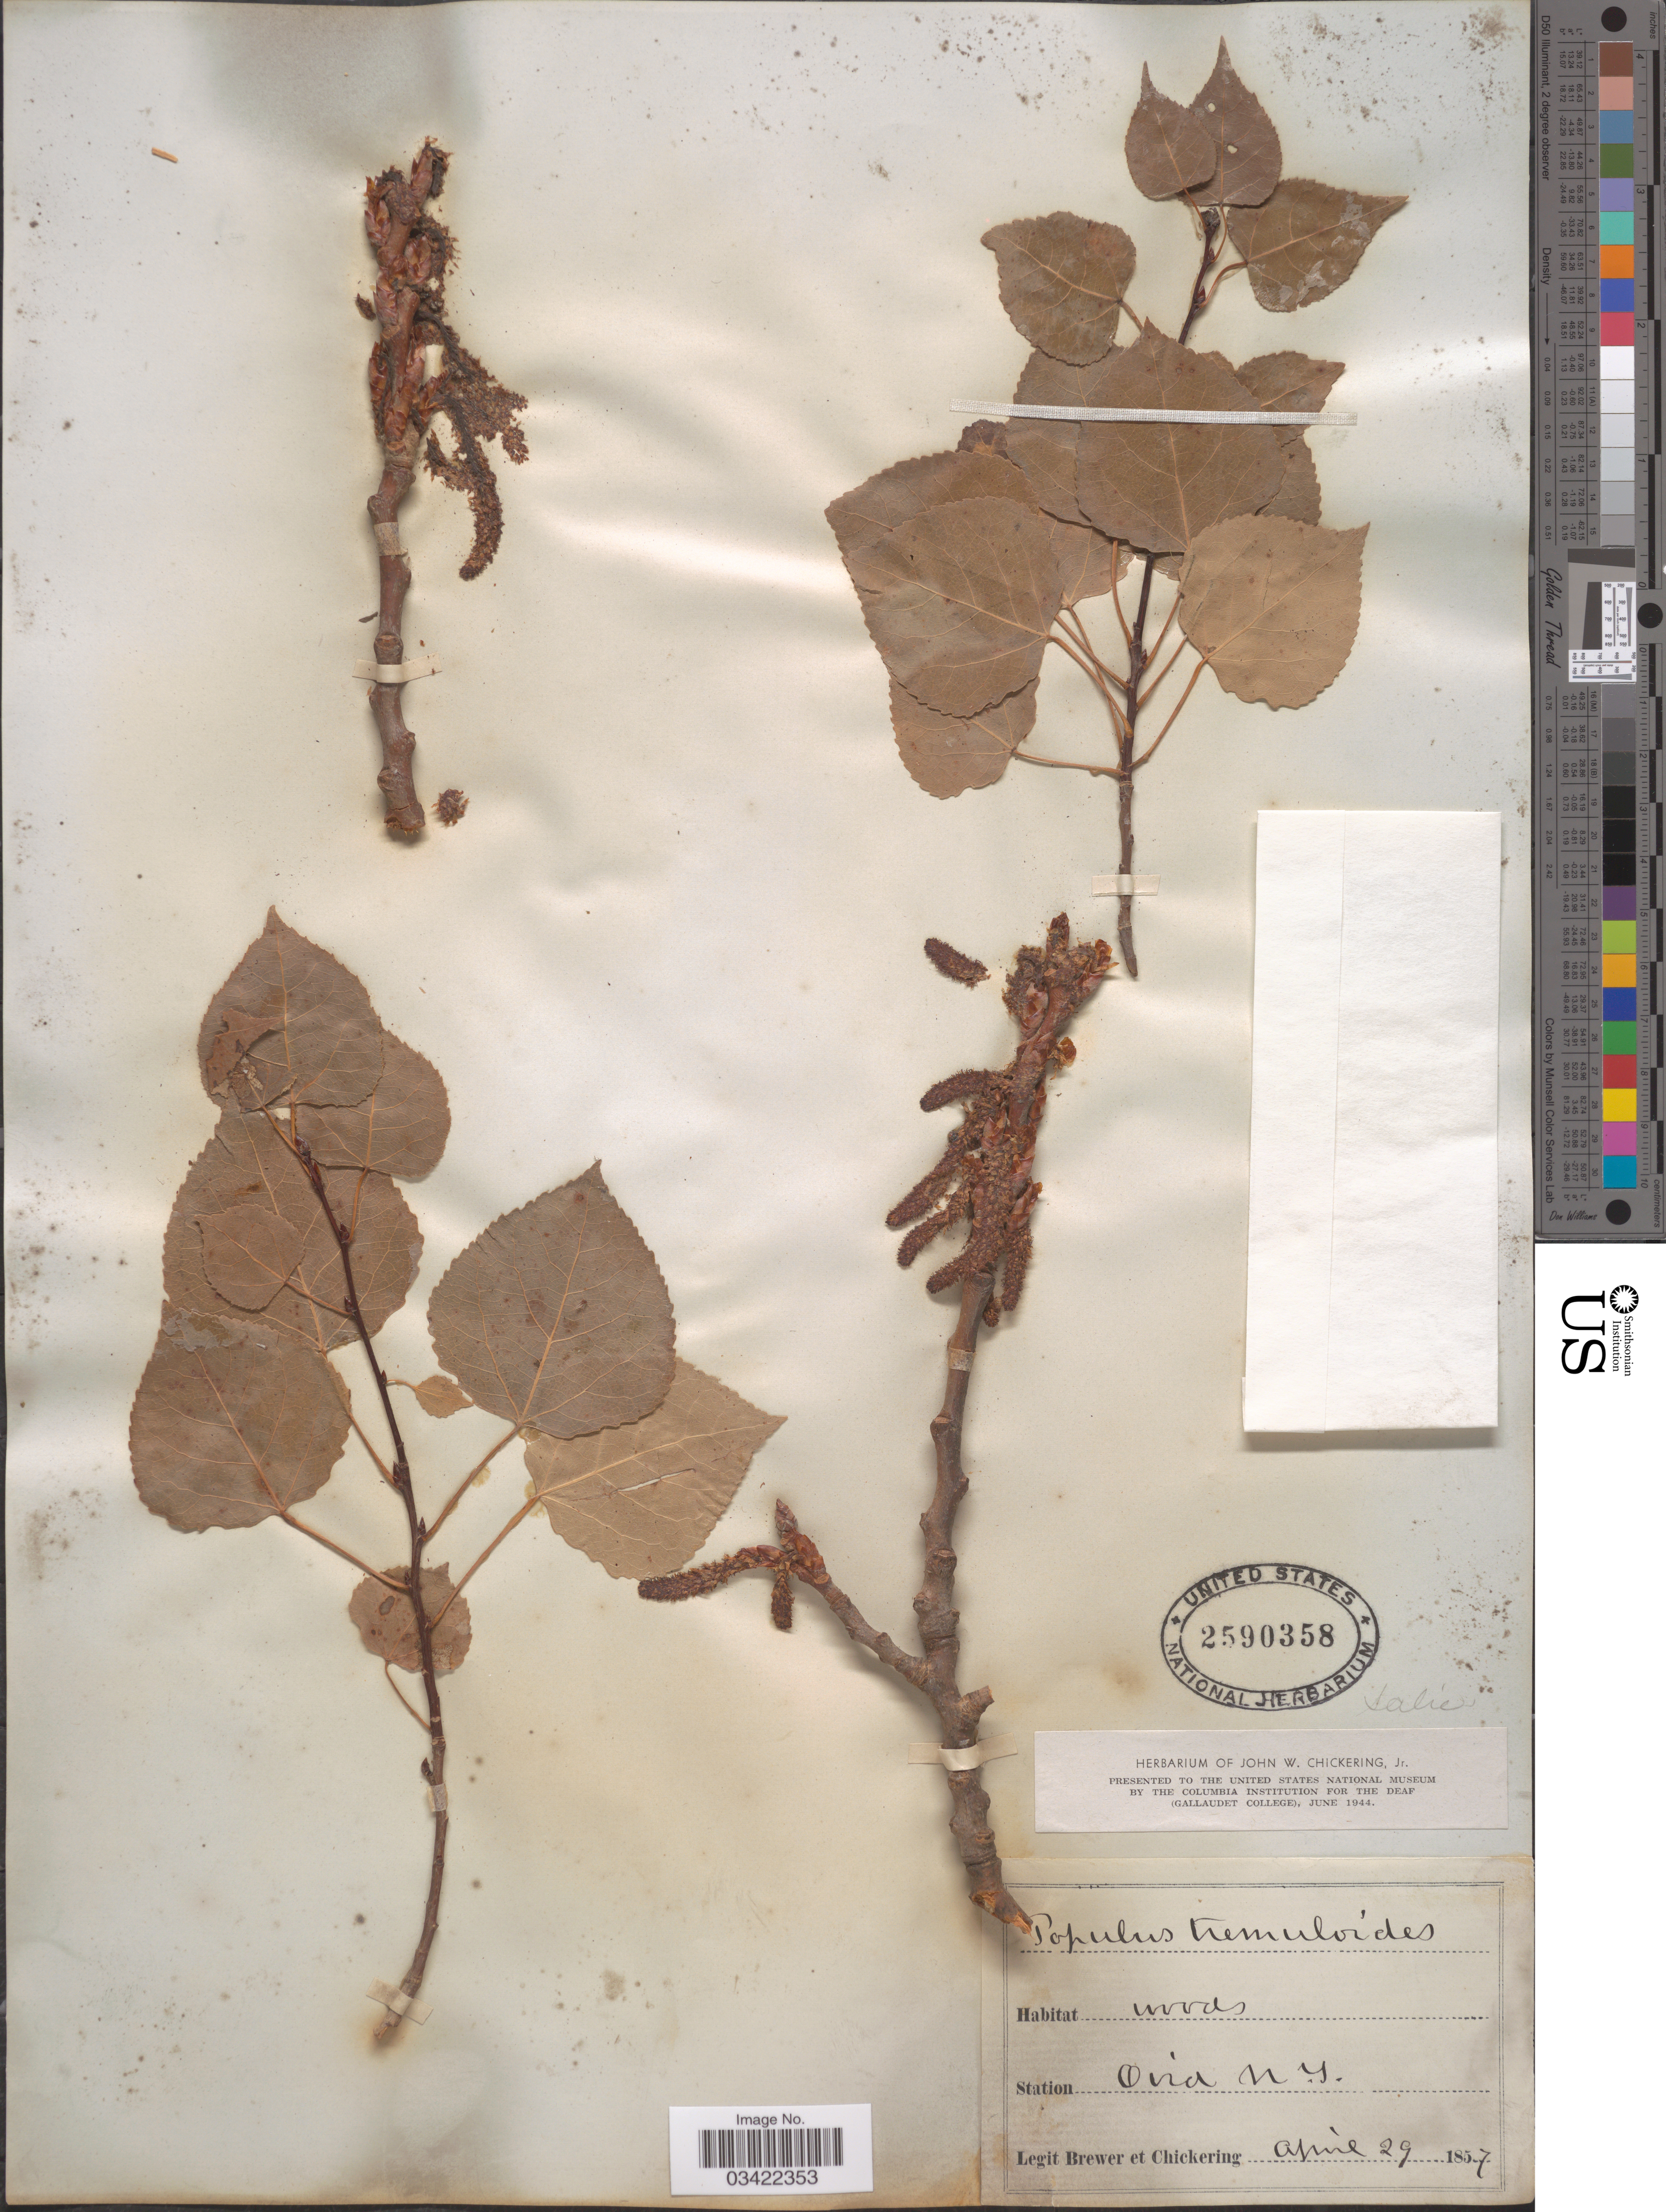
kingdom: Plantae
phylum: Tracheophyta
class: Magnoliopsida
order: Malpighiales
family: Salicaceae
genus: Populus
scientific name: Populus x smithii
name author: B. Boivin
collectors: -. Brewer & -. Chickering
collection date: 1857-04-29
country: United States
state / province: New York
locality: Station Ovid.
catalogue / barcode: US 2590358